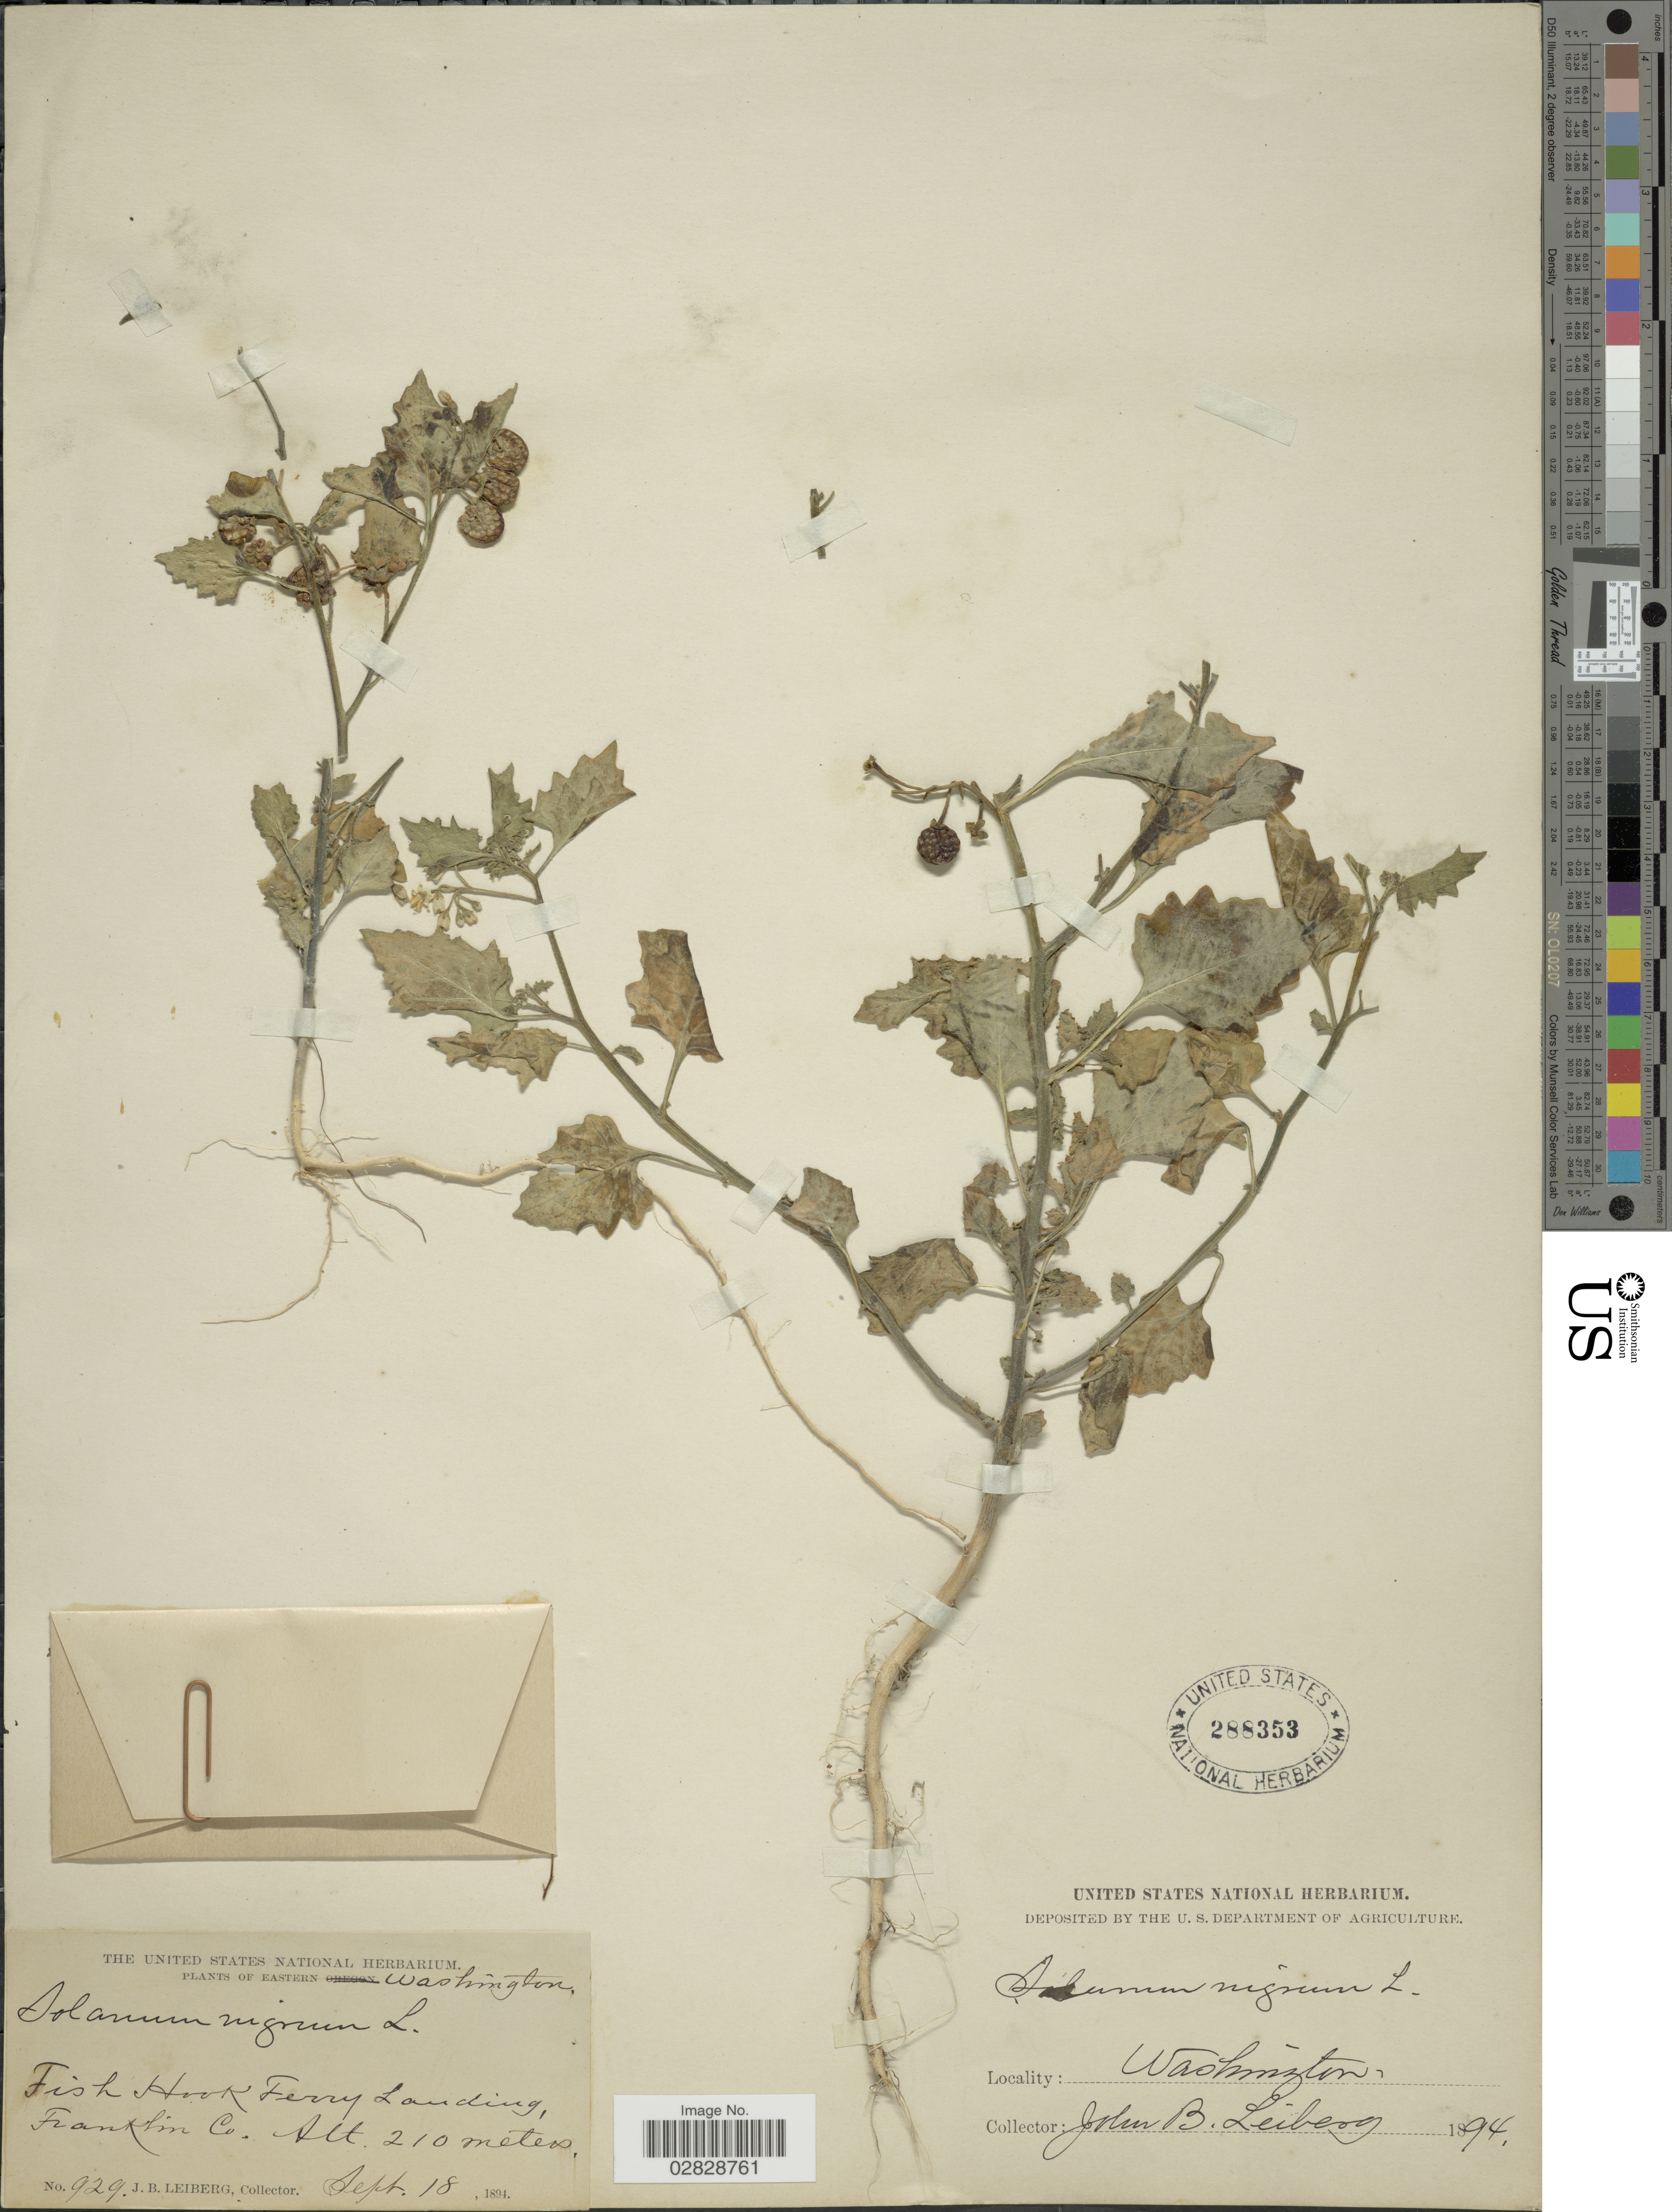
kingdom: Plantae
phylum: Tracheophyta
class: Magnoliopsida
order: Solanales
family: Solanaceae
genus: Solanum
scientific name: Solanum nigrum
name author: L.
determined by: Knapp, S. D.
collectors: J. Leiberg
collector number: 929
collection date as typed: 18 Sep 1894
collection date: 1894-09-18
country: United States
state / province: Washington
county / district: Franklin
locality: Fish Hook Ferry Landing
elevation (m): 210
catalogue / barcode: US 288353